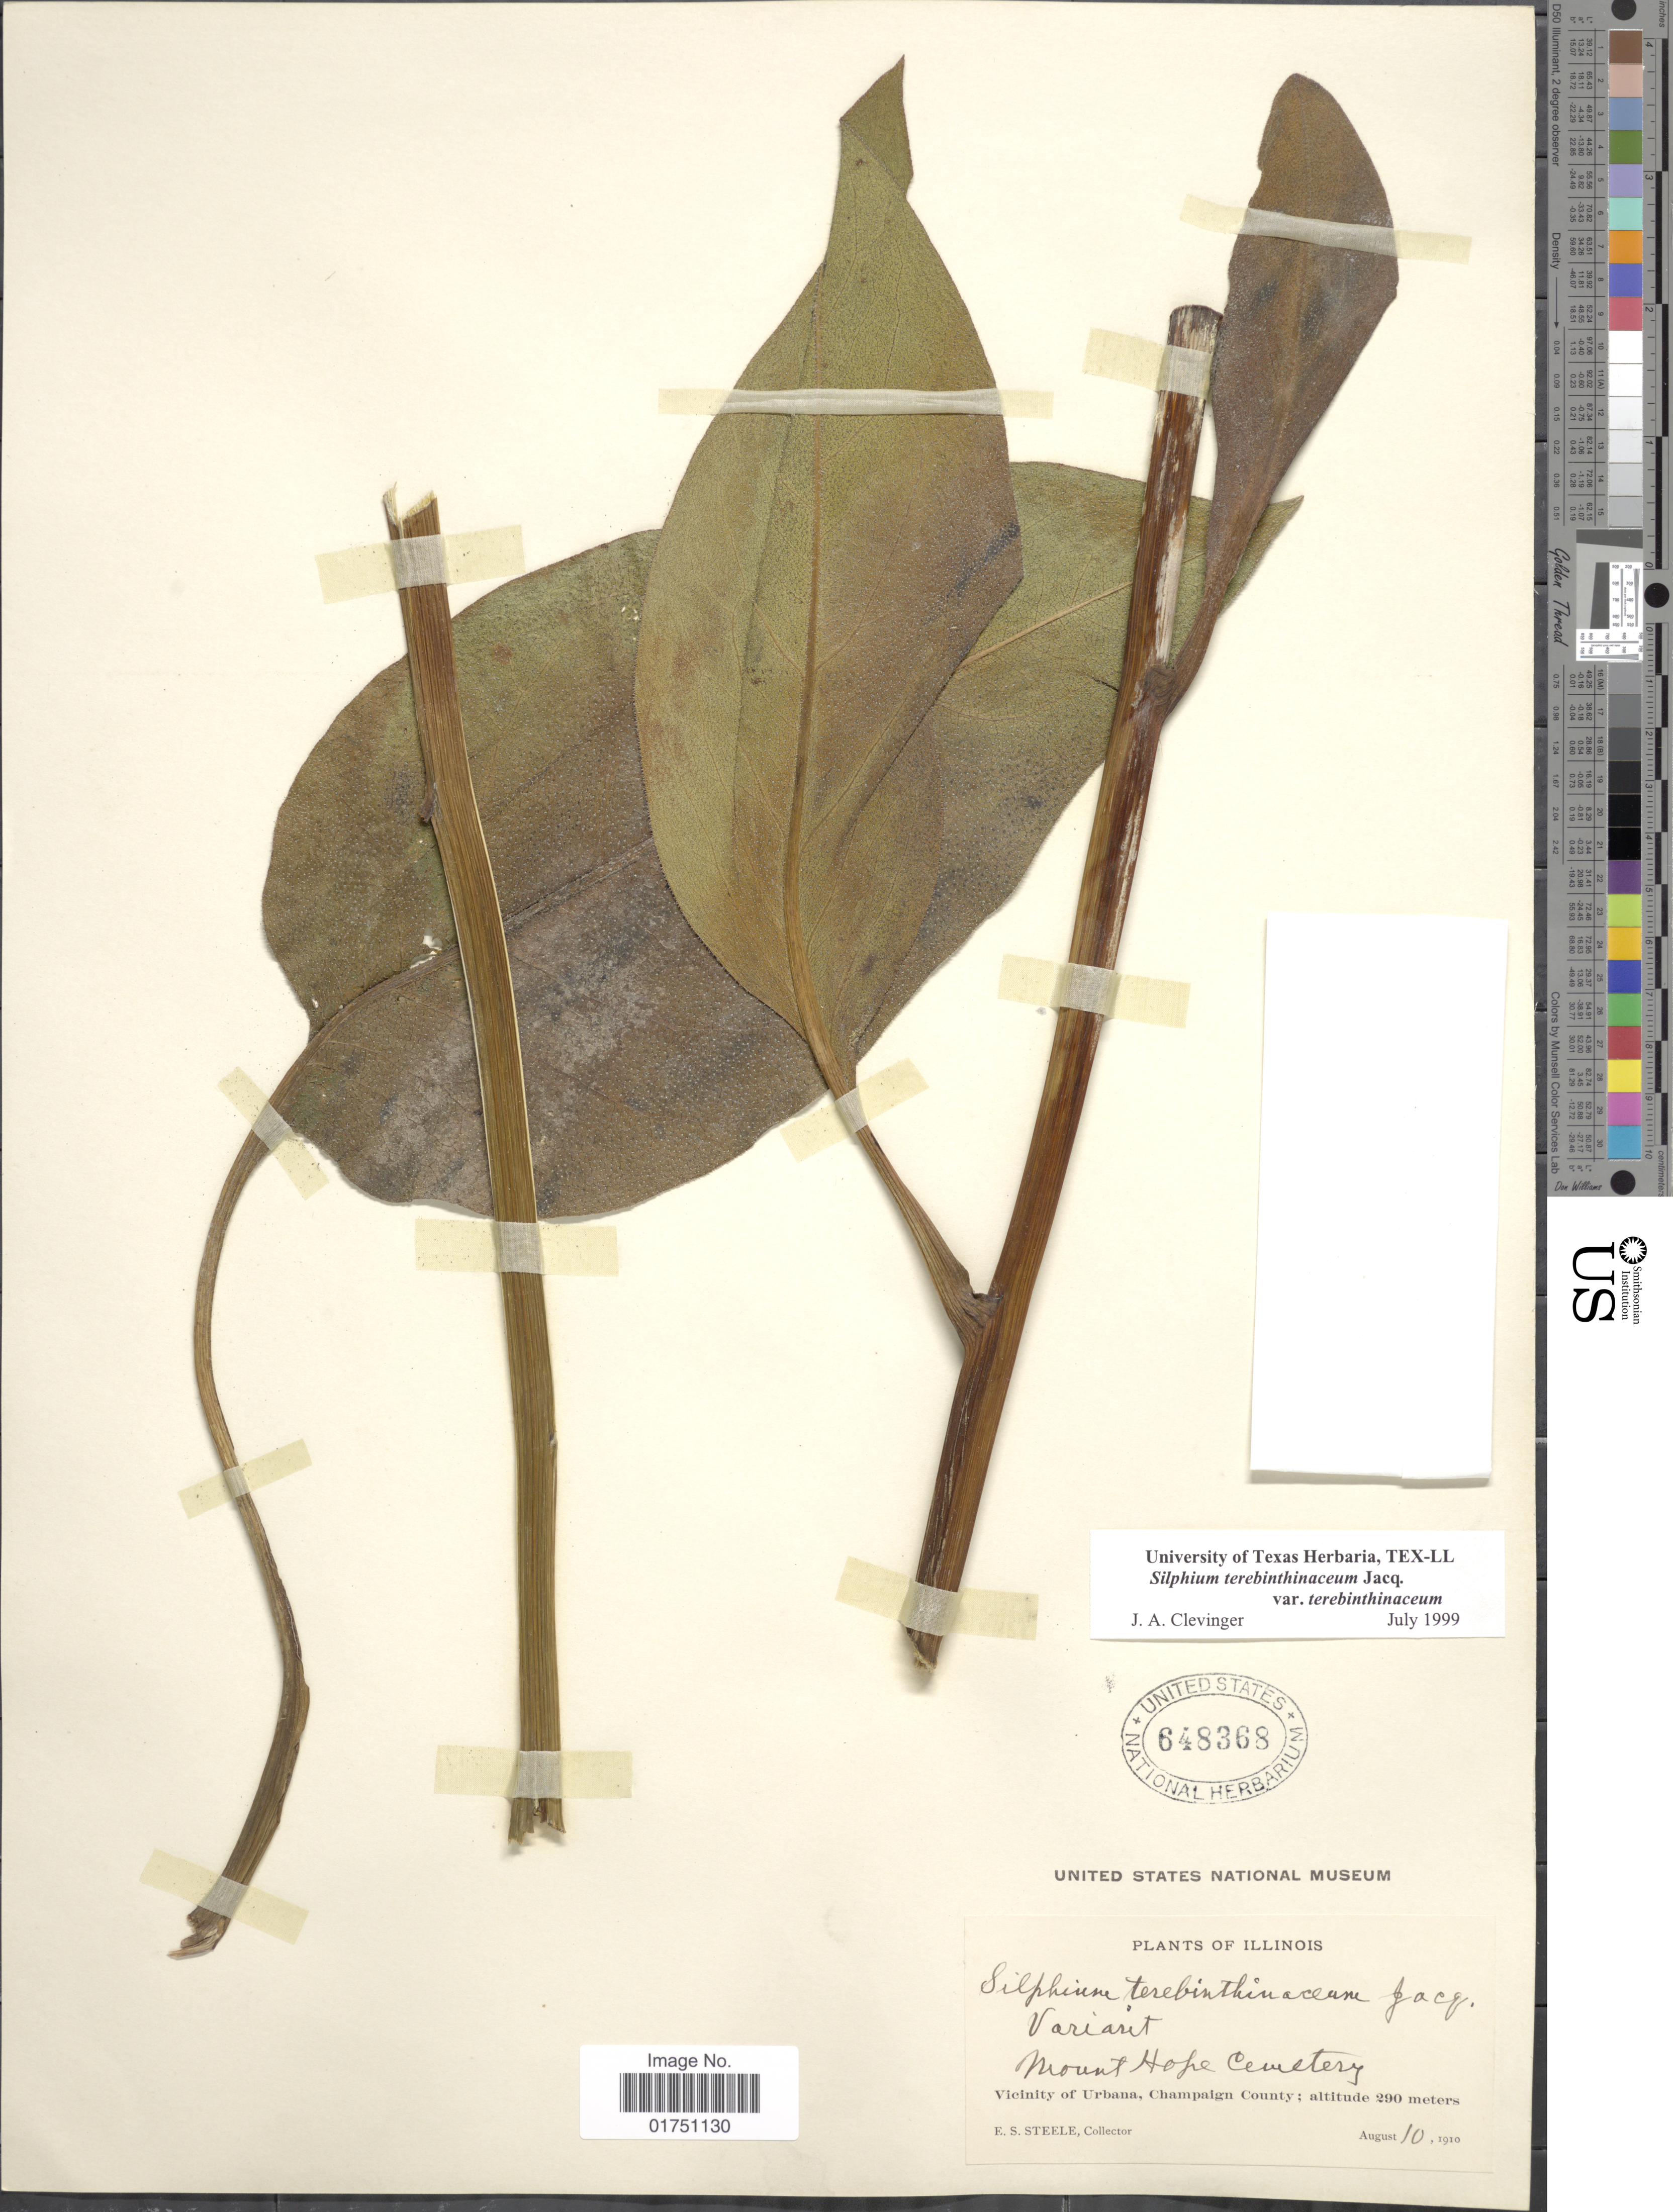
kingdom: Plantae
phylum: Tracheophyta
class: Magnoliopsida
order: Asterales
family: Asteraceae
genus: Silphium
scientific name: Silphium terebinthinaceum var. terebinthinaceum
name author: Jacq.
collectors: E. Steele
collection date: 1910-08-10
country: United States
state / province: Illinois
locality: Mount Hope Cemetery. Vicinity of urbana, Champaign County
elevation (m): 290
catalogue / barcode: US 648368